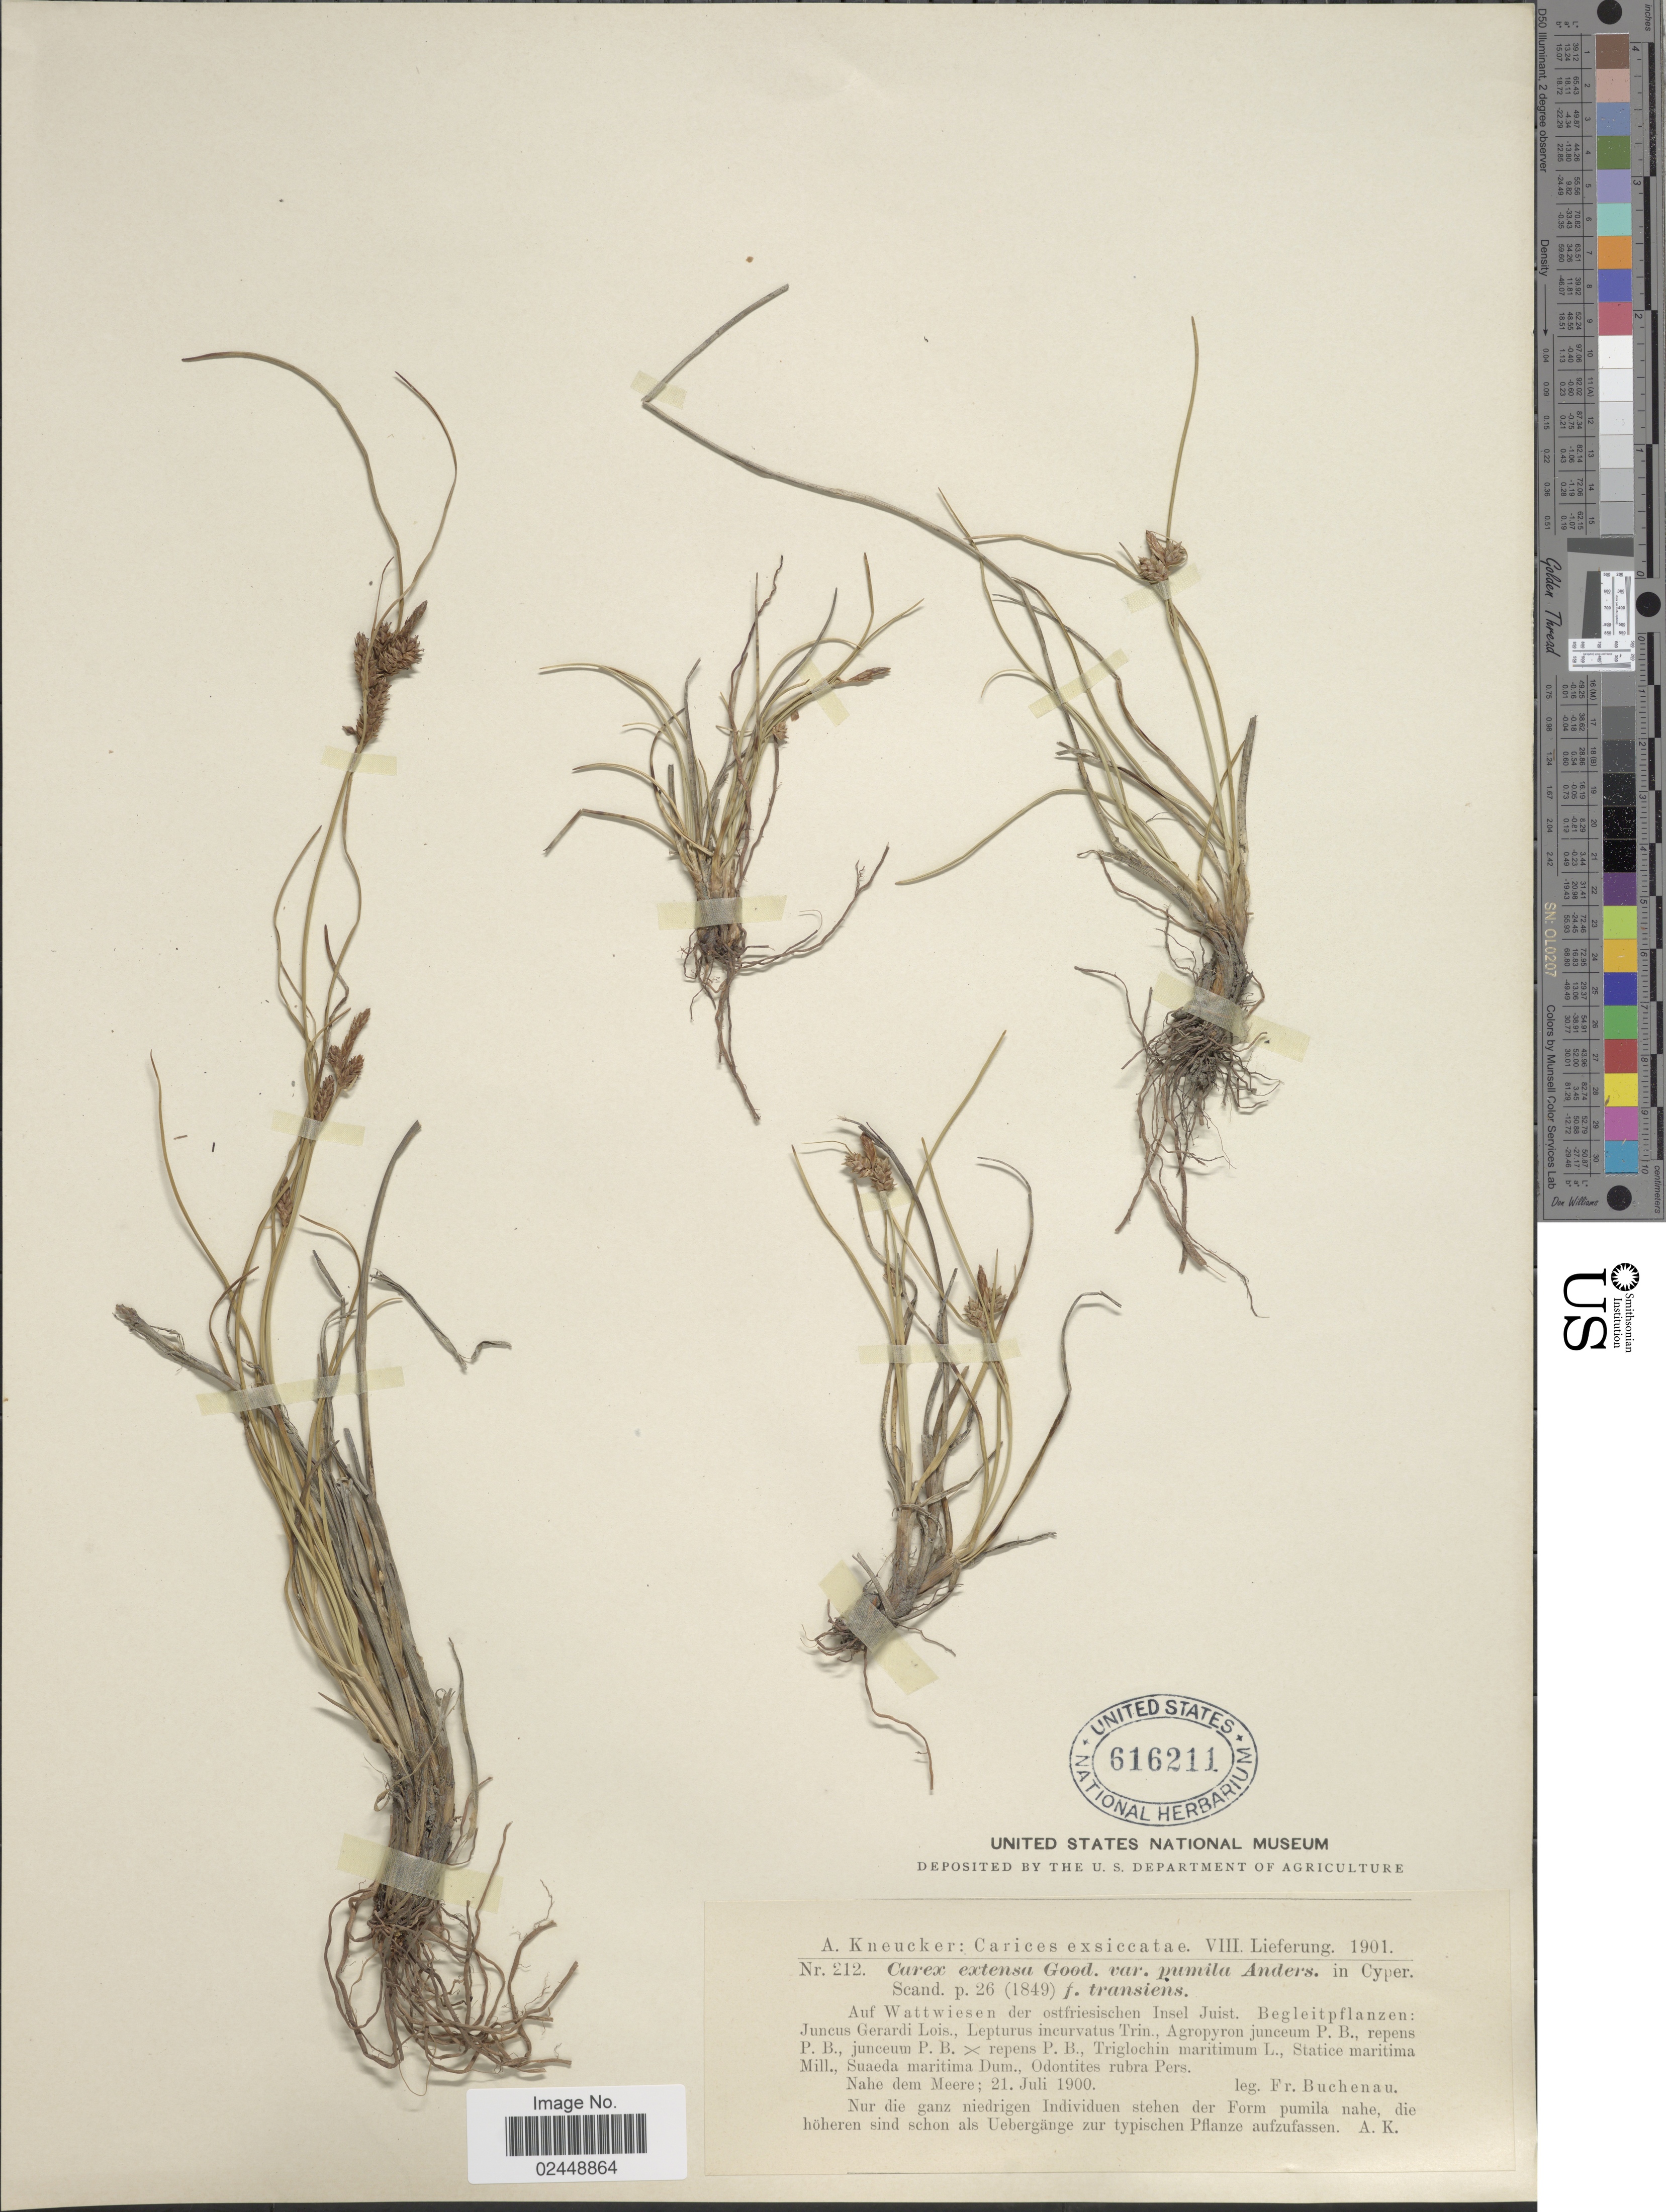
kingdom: Plantae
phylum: Tracheophyta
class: Liliopsida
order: Poales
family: Cyperaceae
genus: Carex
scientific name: Carex extensa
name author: Gooden.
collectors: F. Buchenau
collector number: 212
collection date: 1900-07-21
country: Germany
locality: Nur die ganz niedrigen Individuen stehen der Form pumila nahe, die hoheren sind schon als Uebergange zur typischen Planze aufzufassen, Nahe dem Meere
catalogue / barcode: US 616211